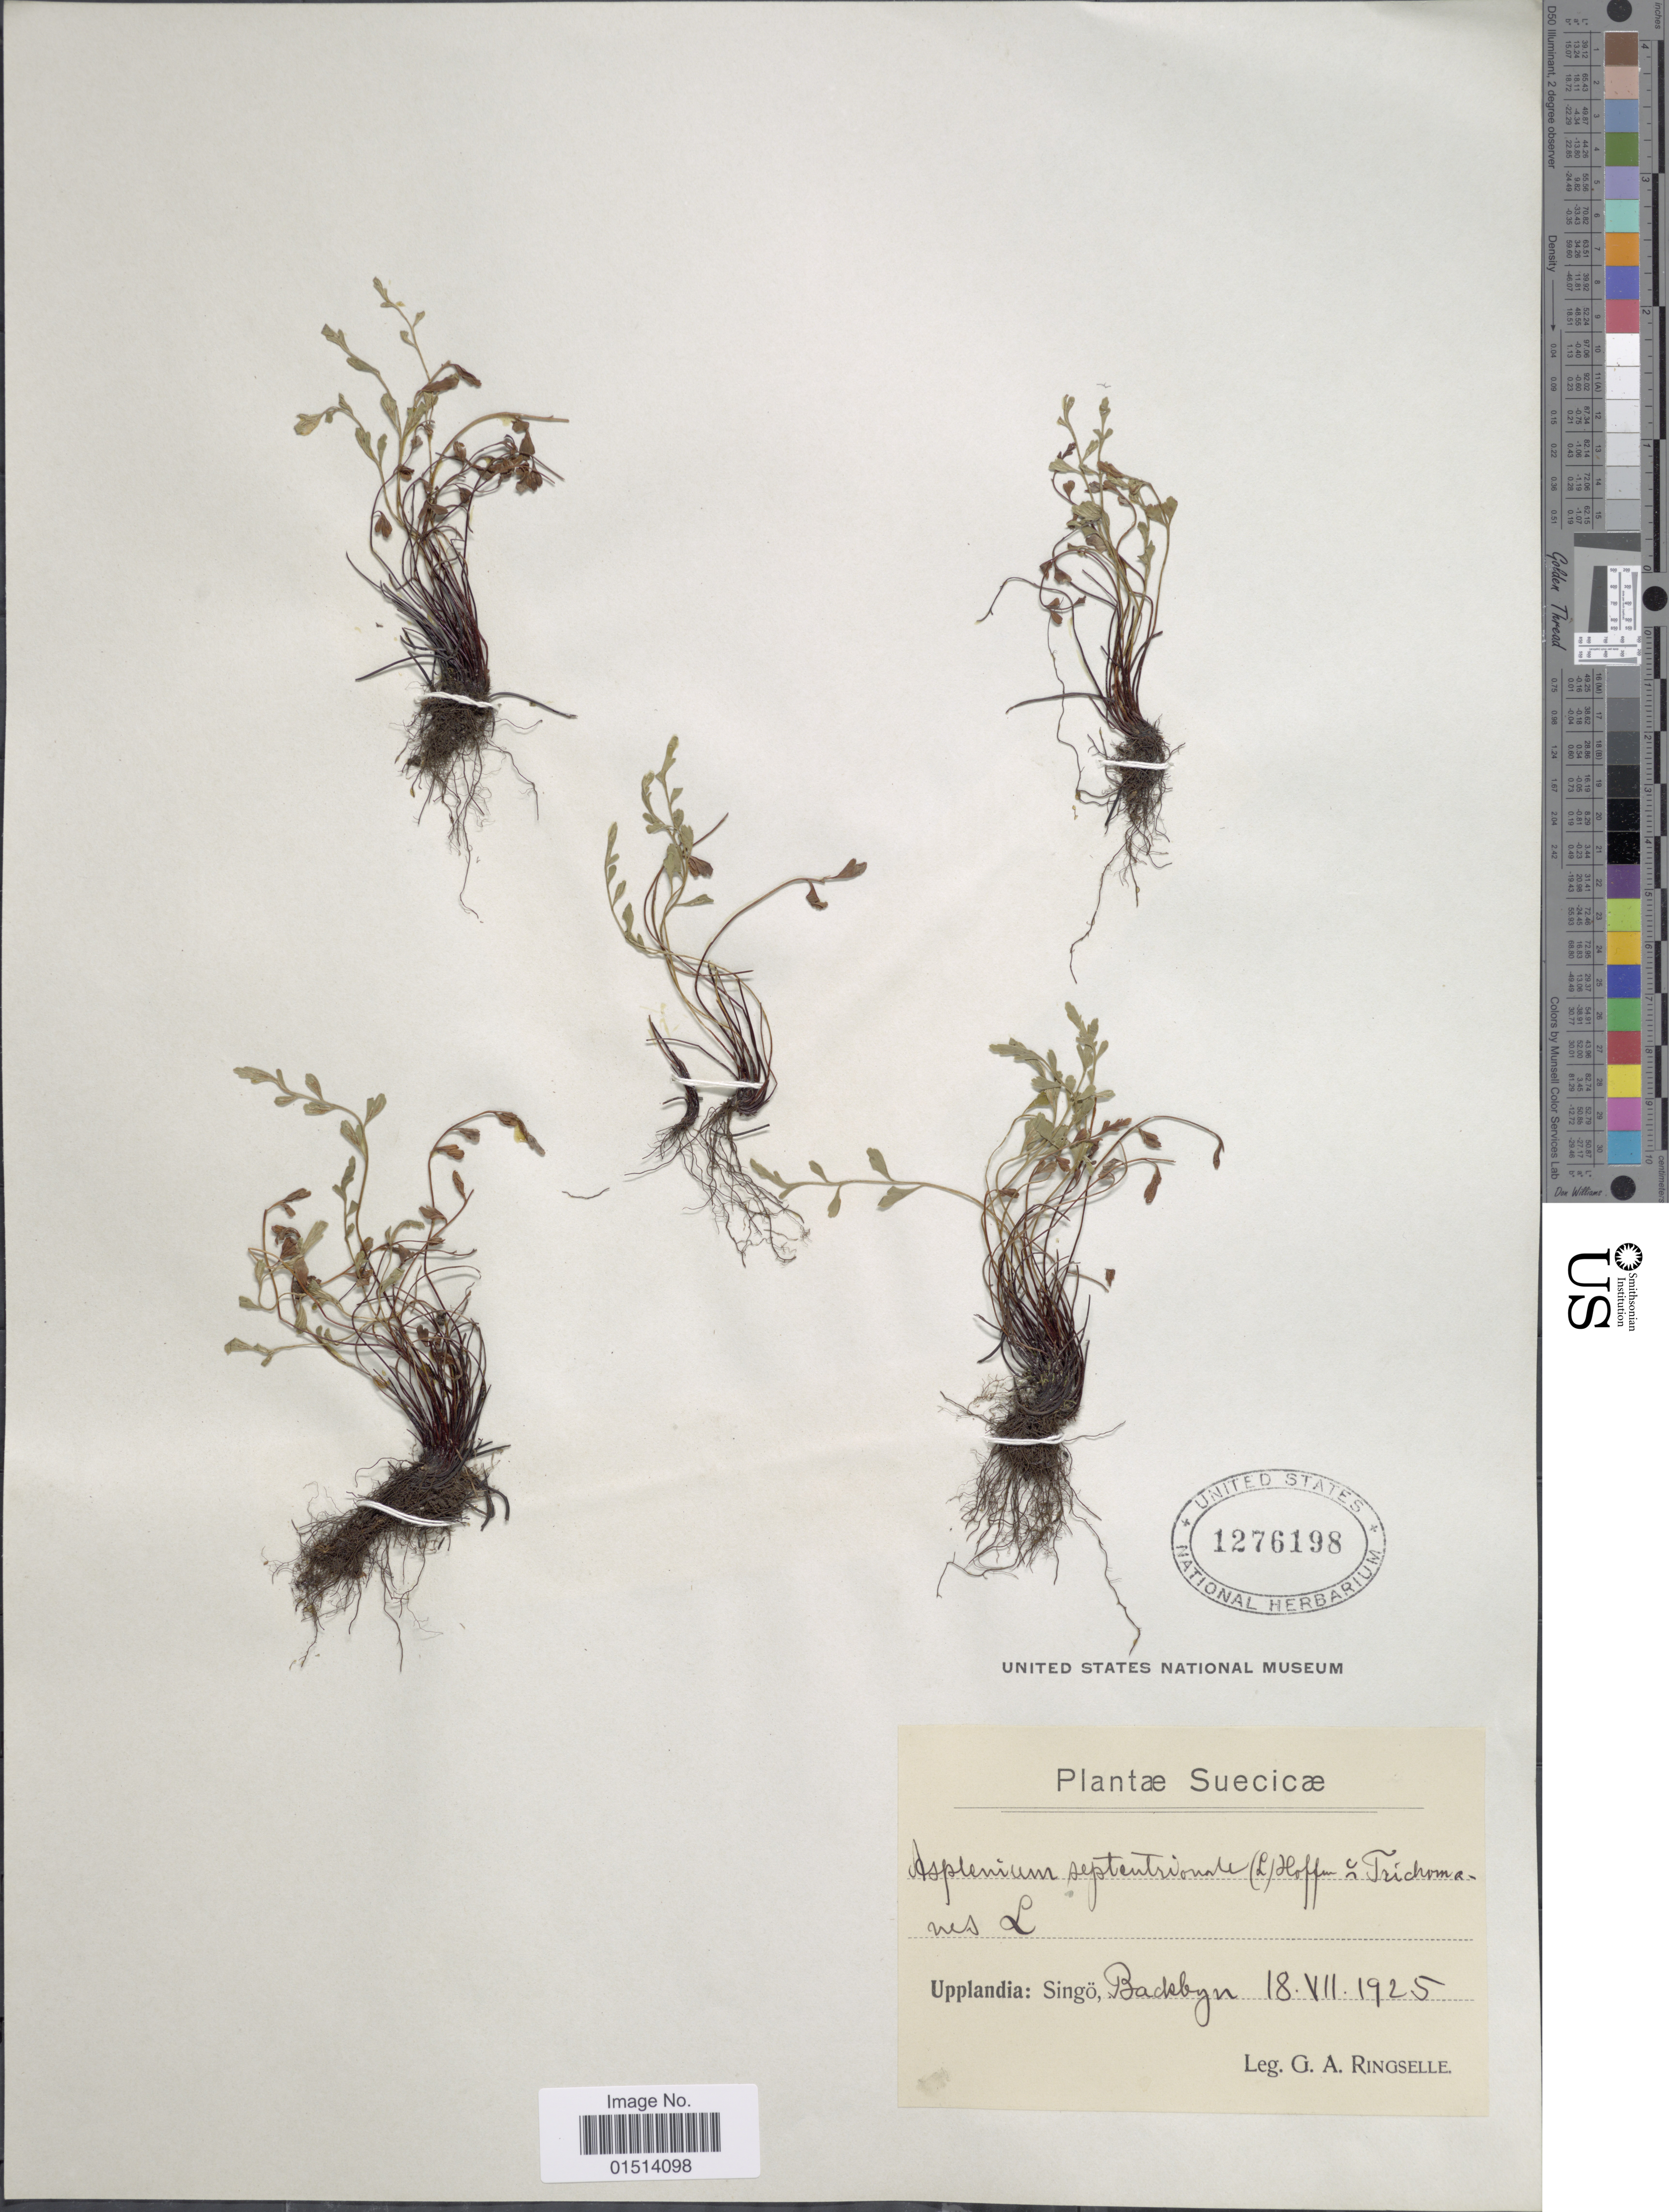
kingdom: Plantae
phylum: Tracheophyta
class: Polypodiopsida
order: Polypodiales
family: Aspleniaceae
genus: Asplenium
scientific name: Asplenium septentrionale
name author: (L.) Hoffm.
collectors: G. Ringselle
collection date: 1925-07-18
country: Sweden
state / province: Stockholm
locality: Upplandia: Singö, Backbyn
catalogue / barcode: US 1276198